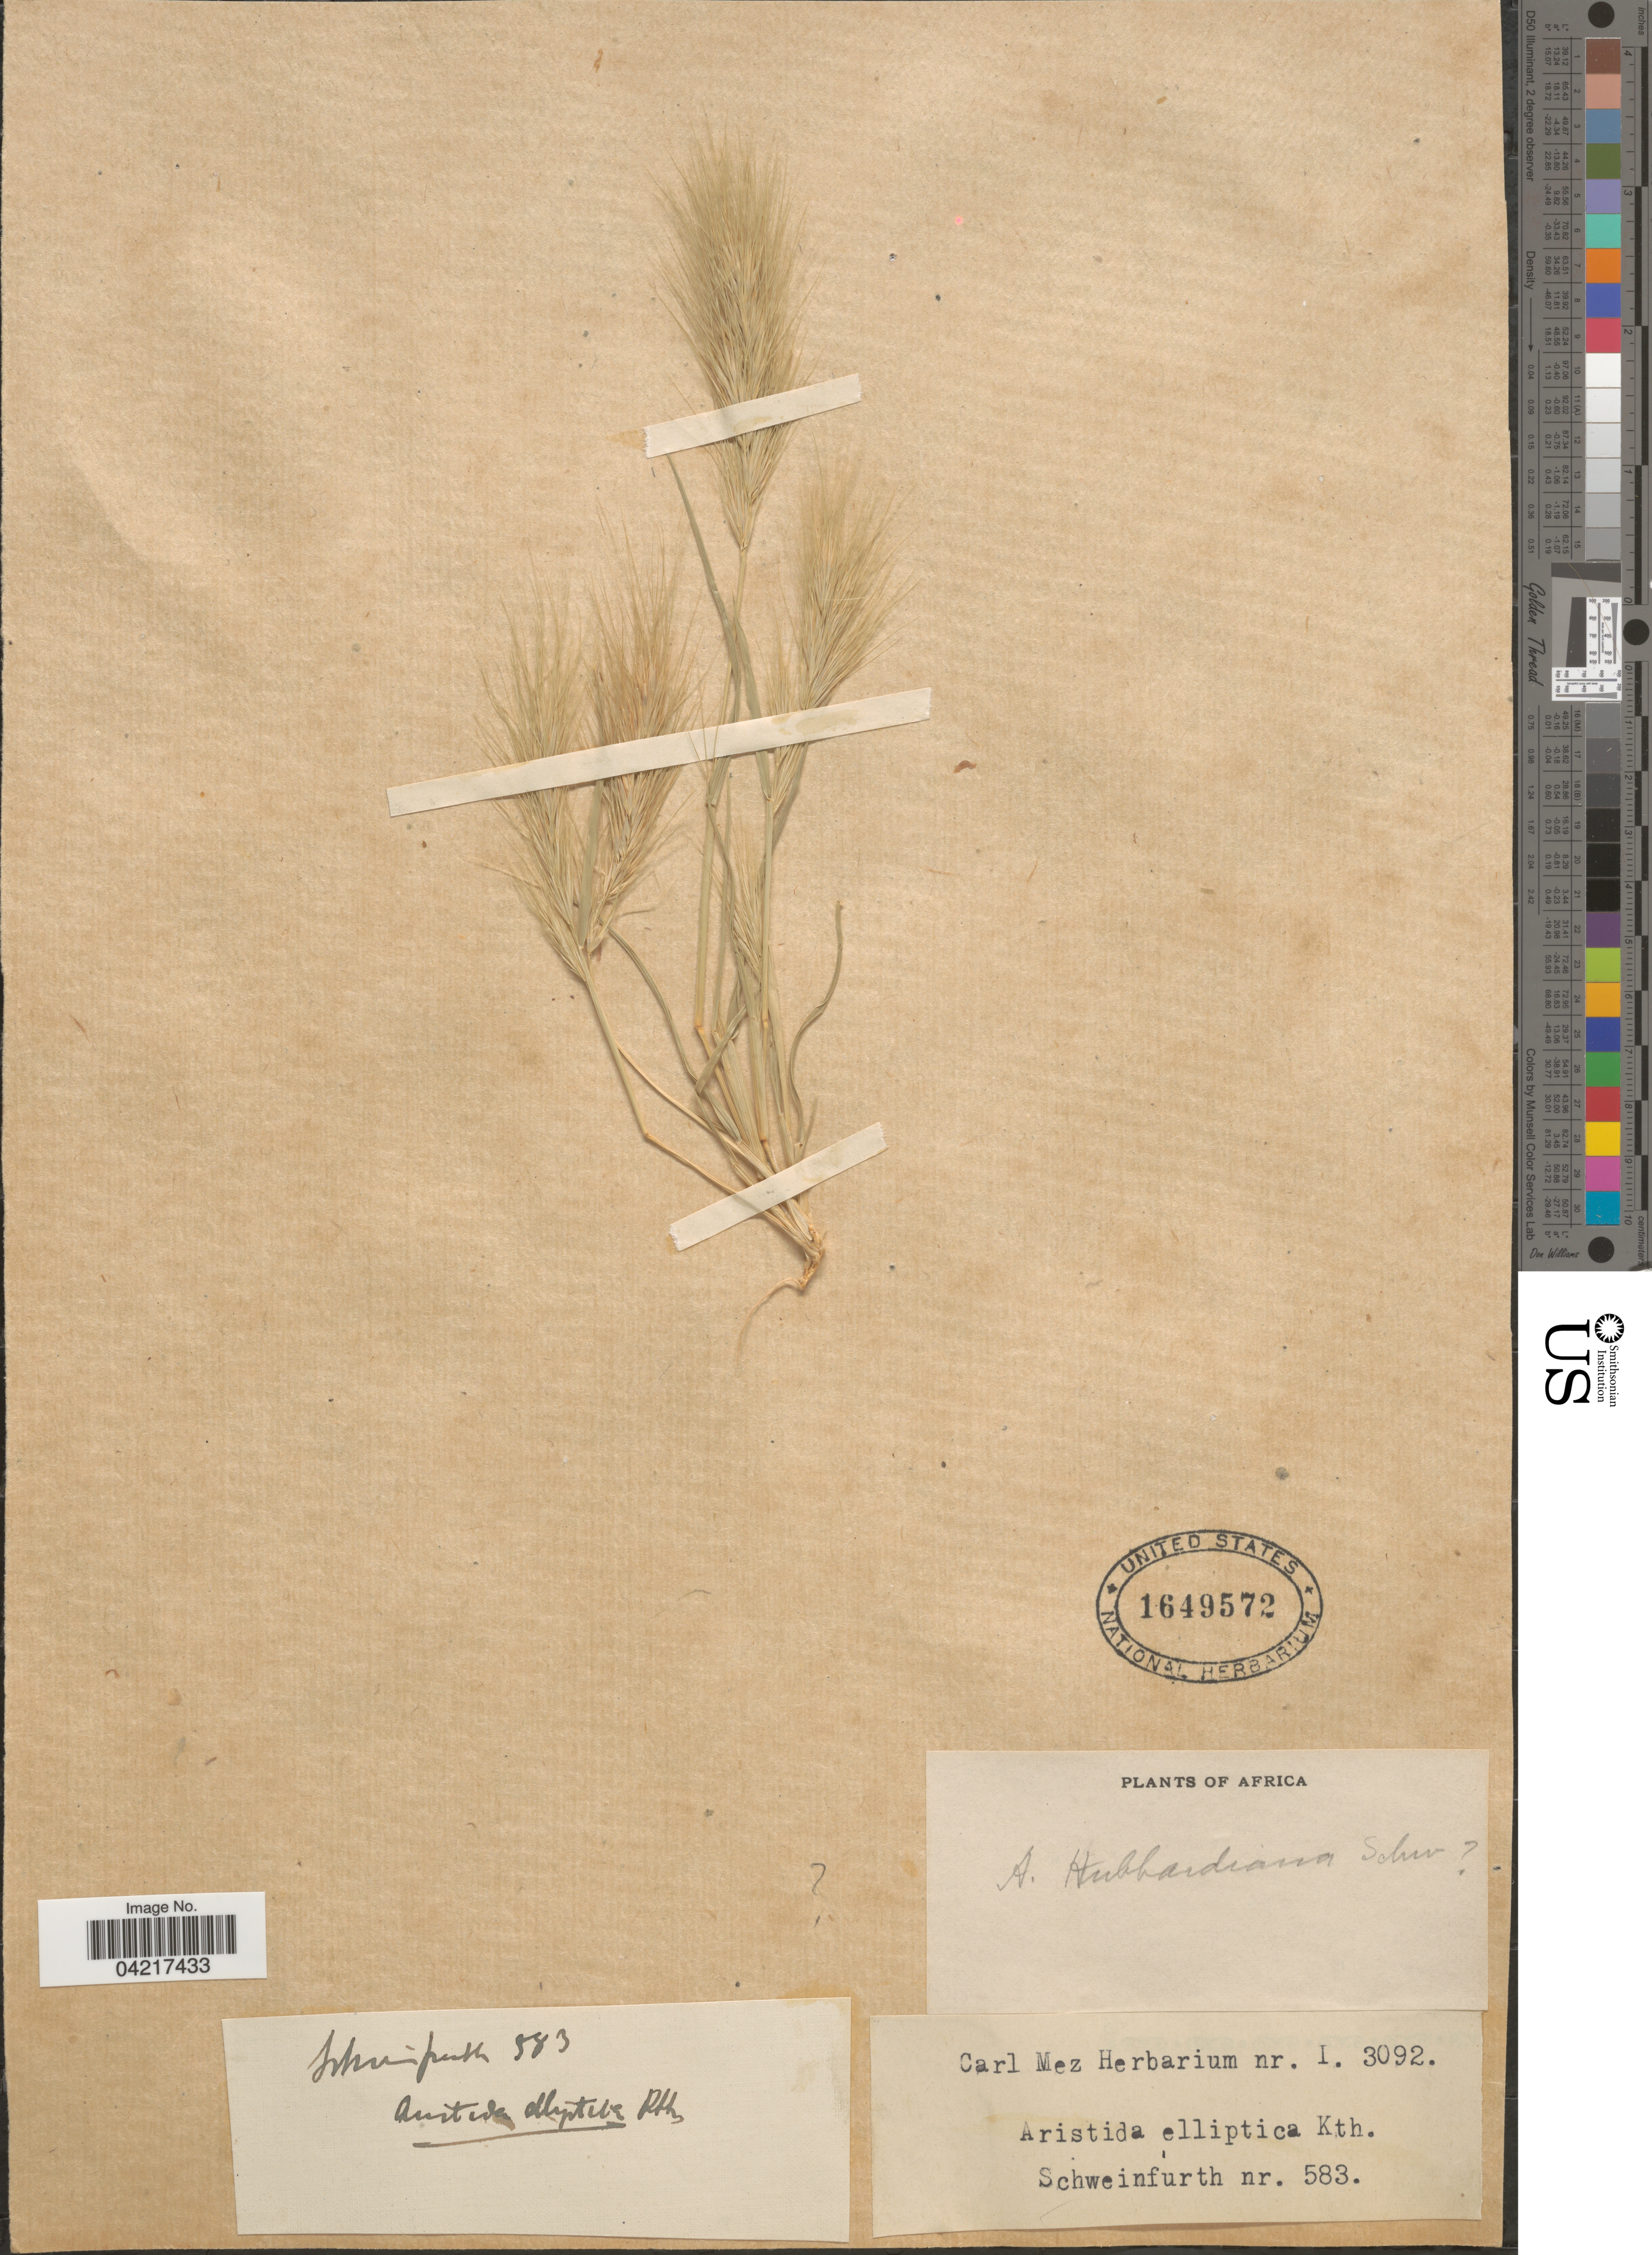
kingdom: Plantae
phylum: Tracheophyta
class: Liliopsida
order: Poales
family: Poaceae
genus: Aristida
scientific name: Aristida hubbardiana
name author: Schweick.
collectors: Schweinfurth, --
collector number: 583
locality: Africa.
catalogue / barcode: US 1649572